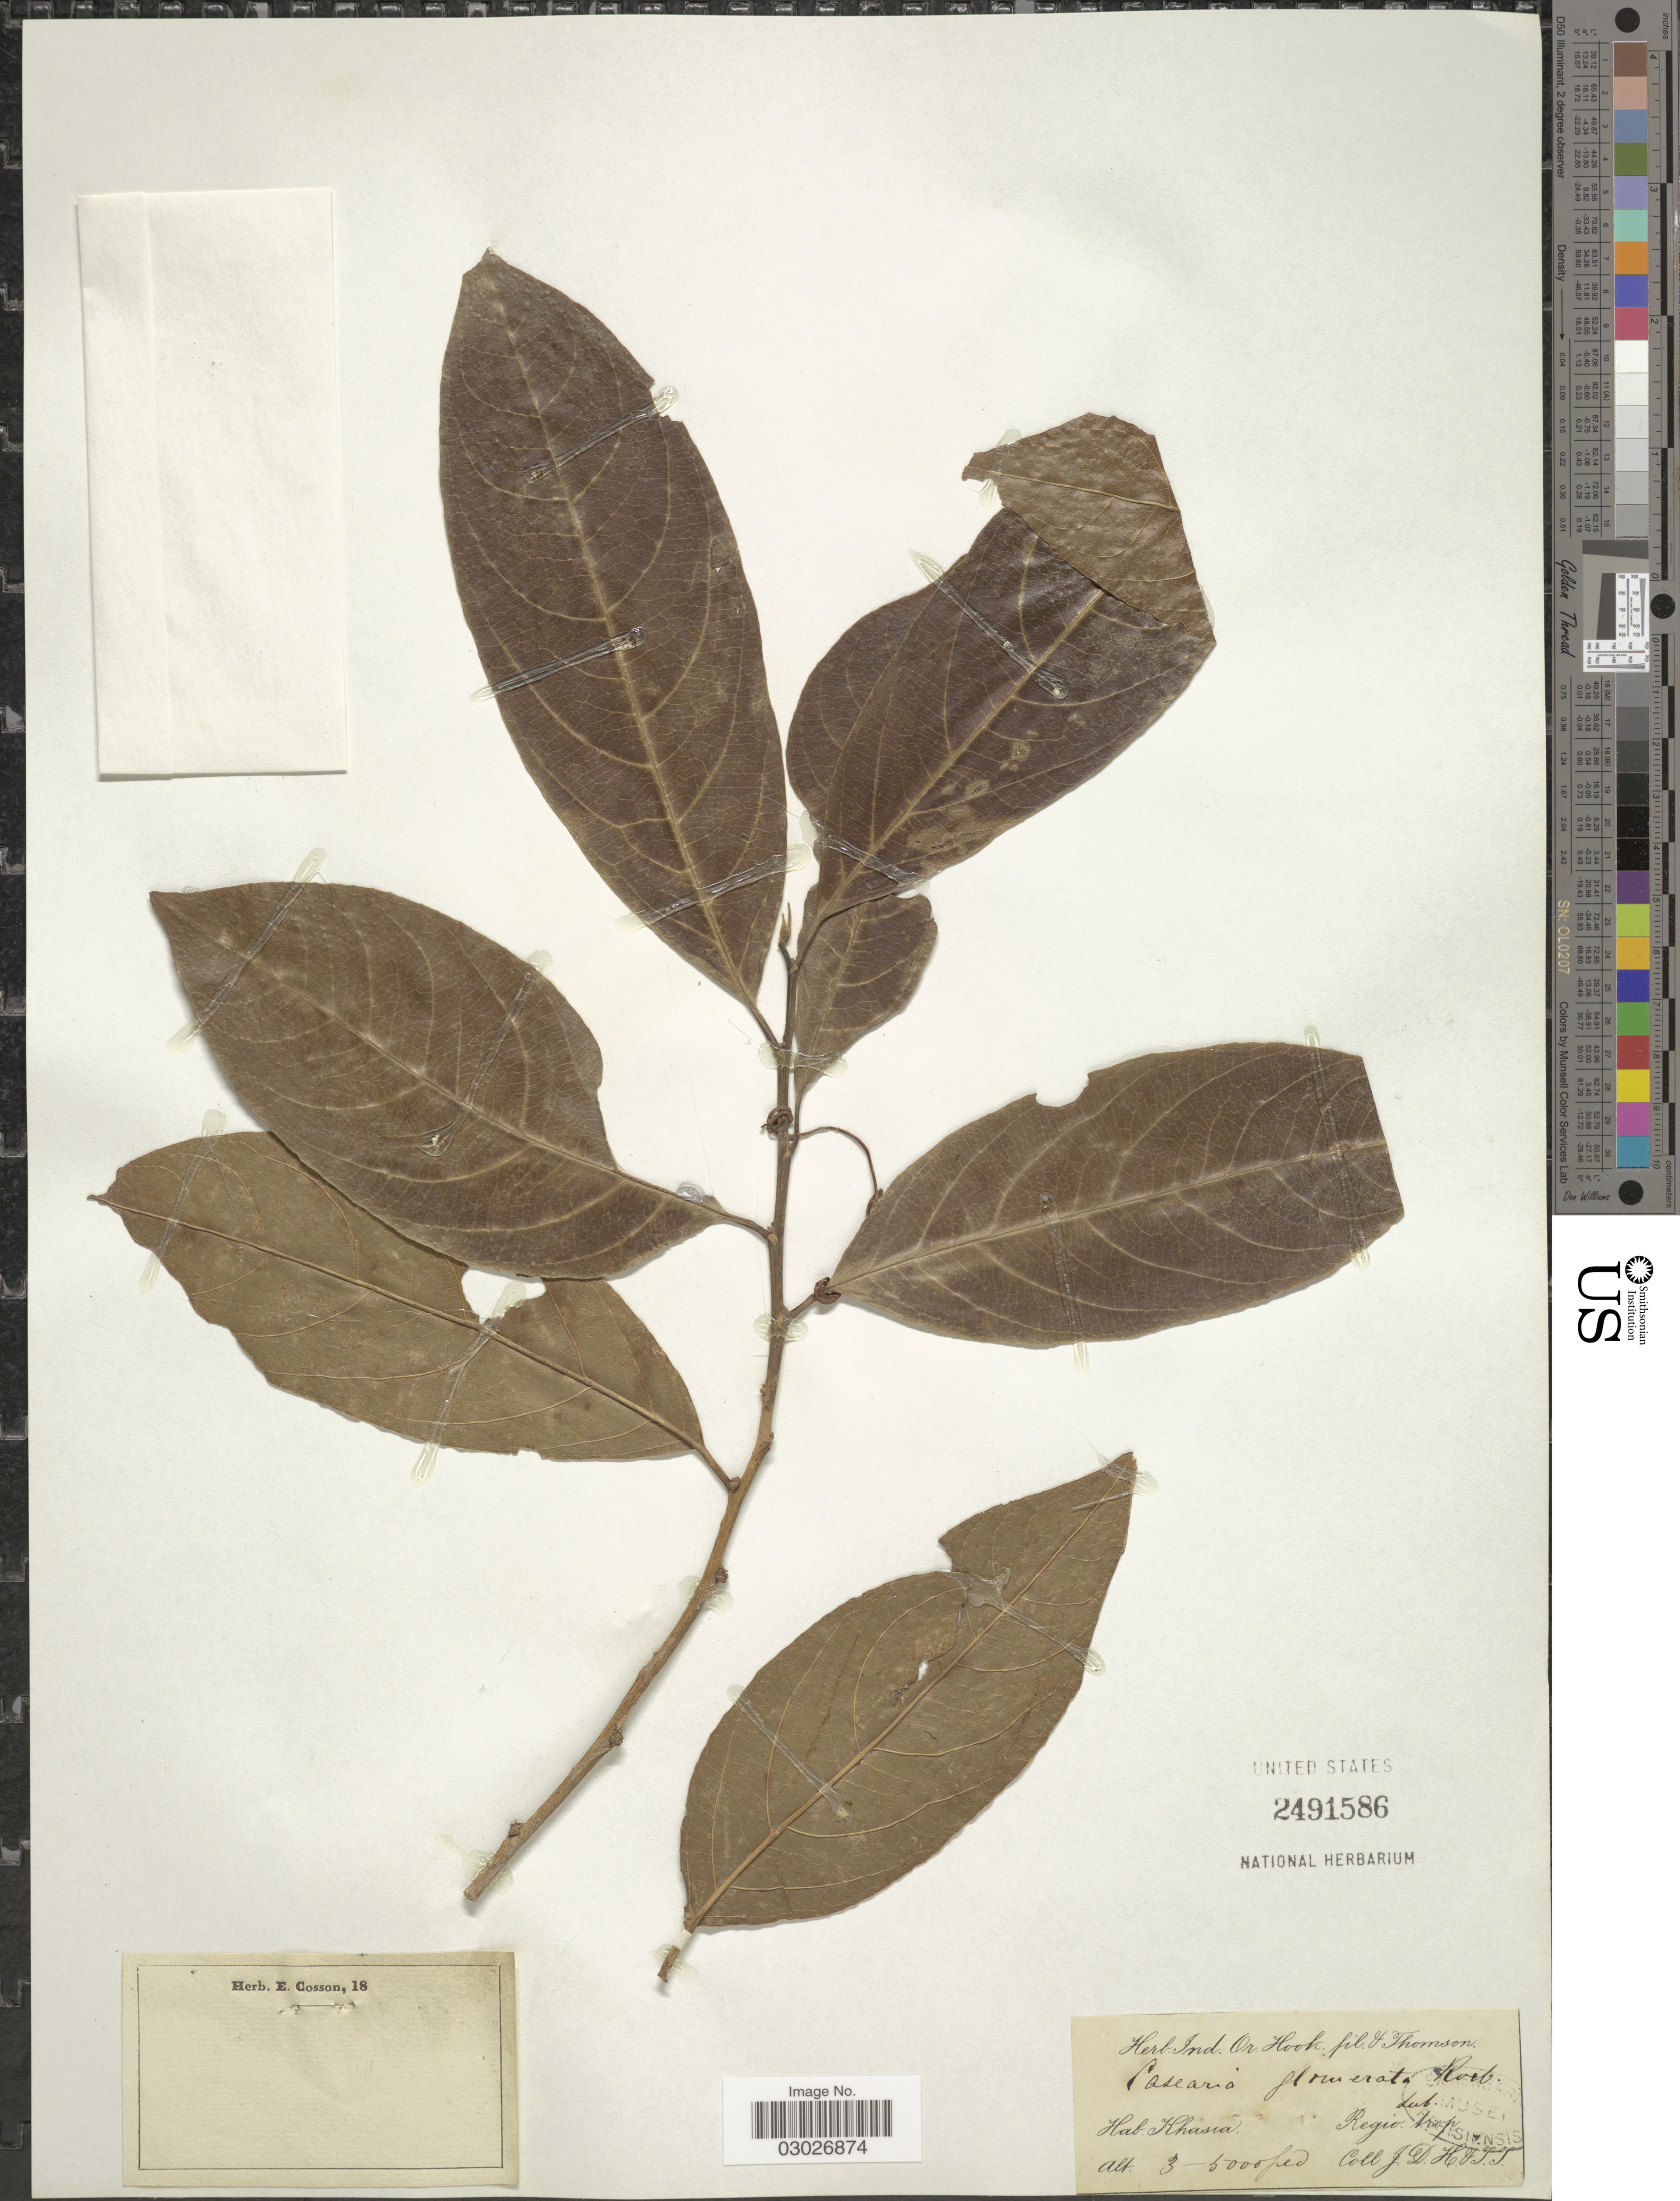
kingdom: Plantae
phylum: Tracheophyta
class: Magnoliopsida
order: Malpighiales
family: Salicaceae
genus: Casearia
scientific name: Casearia glomerata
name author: Roxb.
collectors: J. D. Hooker & T. Thomson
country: India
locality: Khassia. Regio trop.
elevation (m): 914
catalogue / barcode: US 2491586